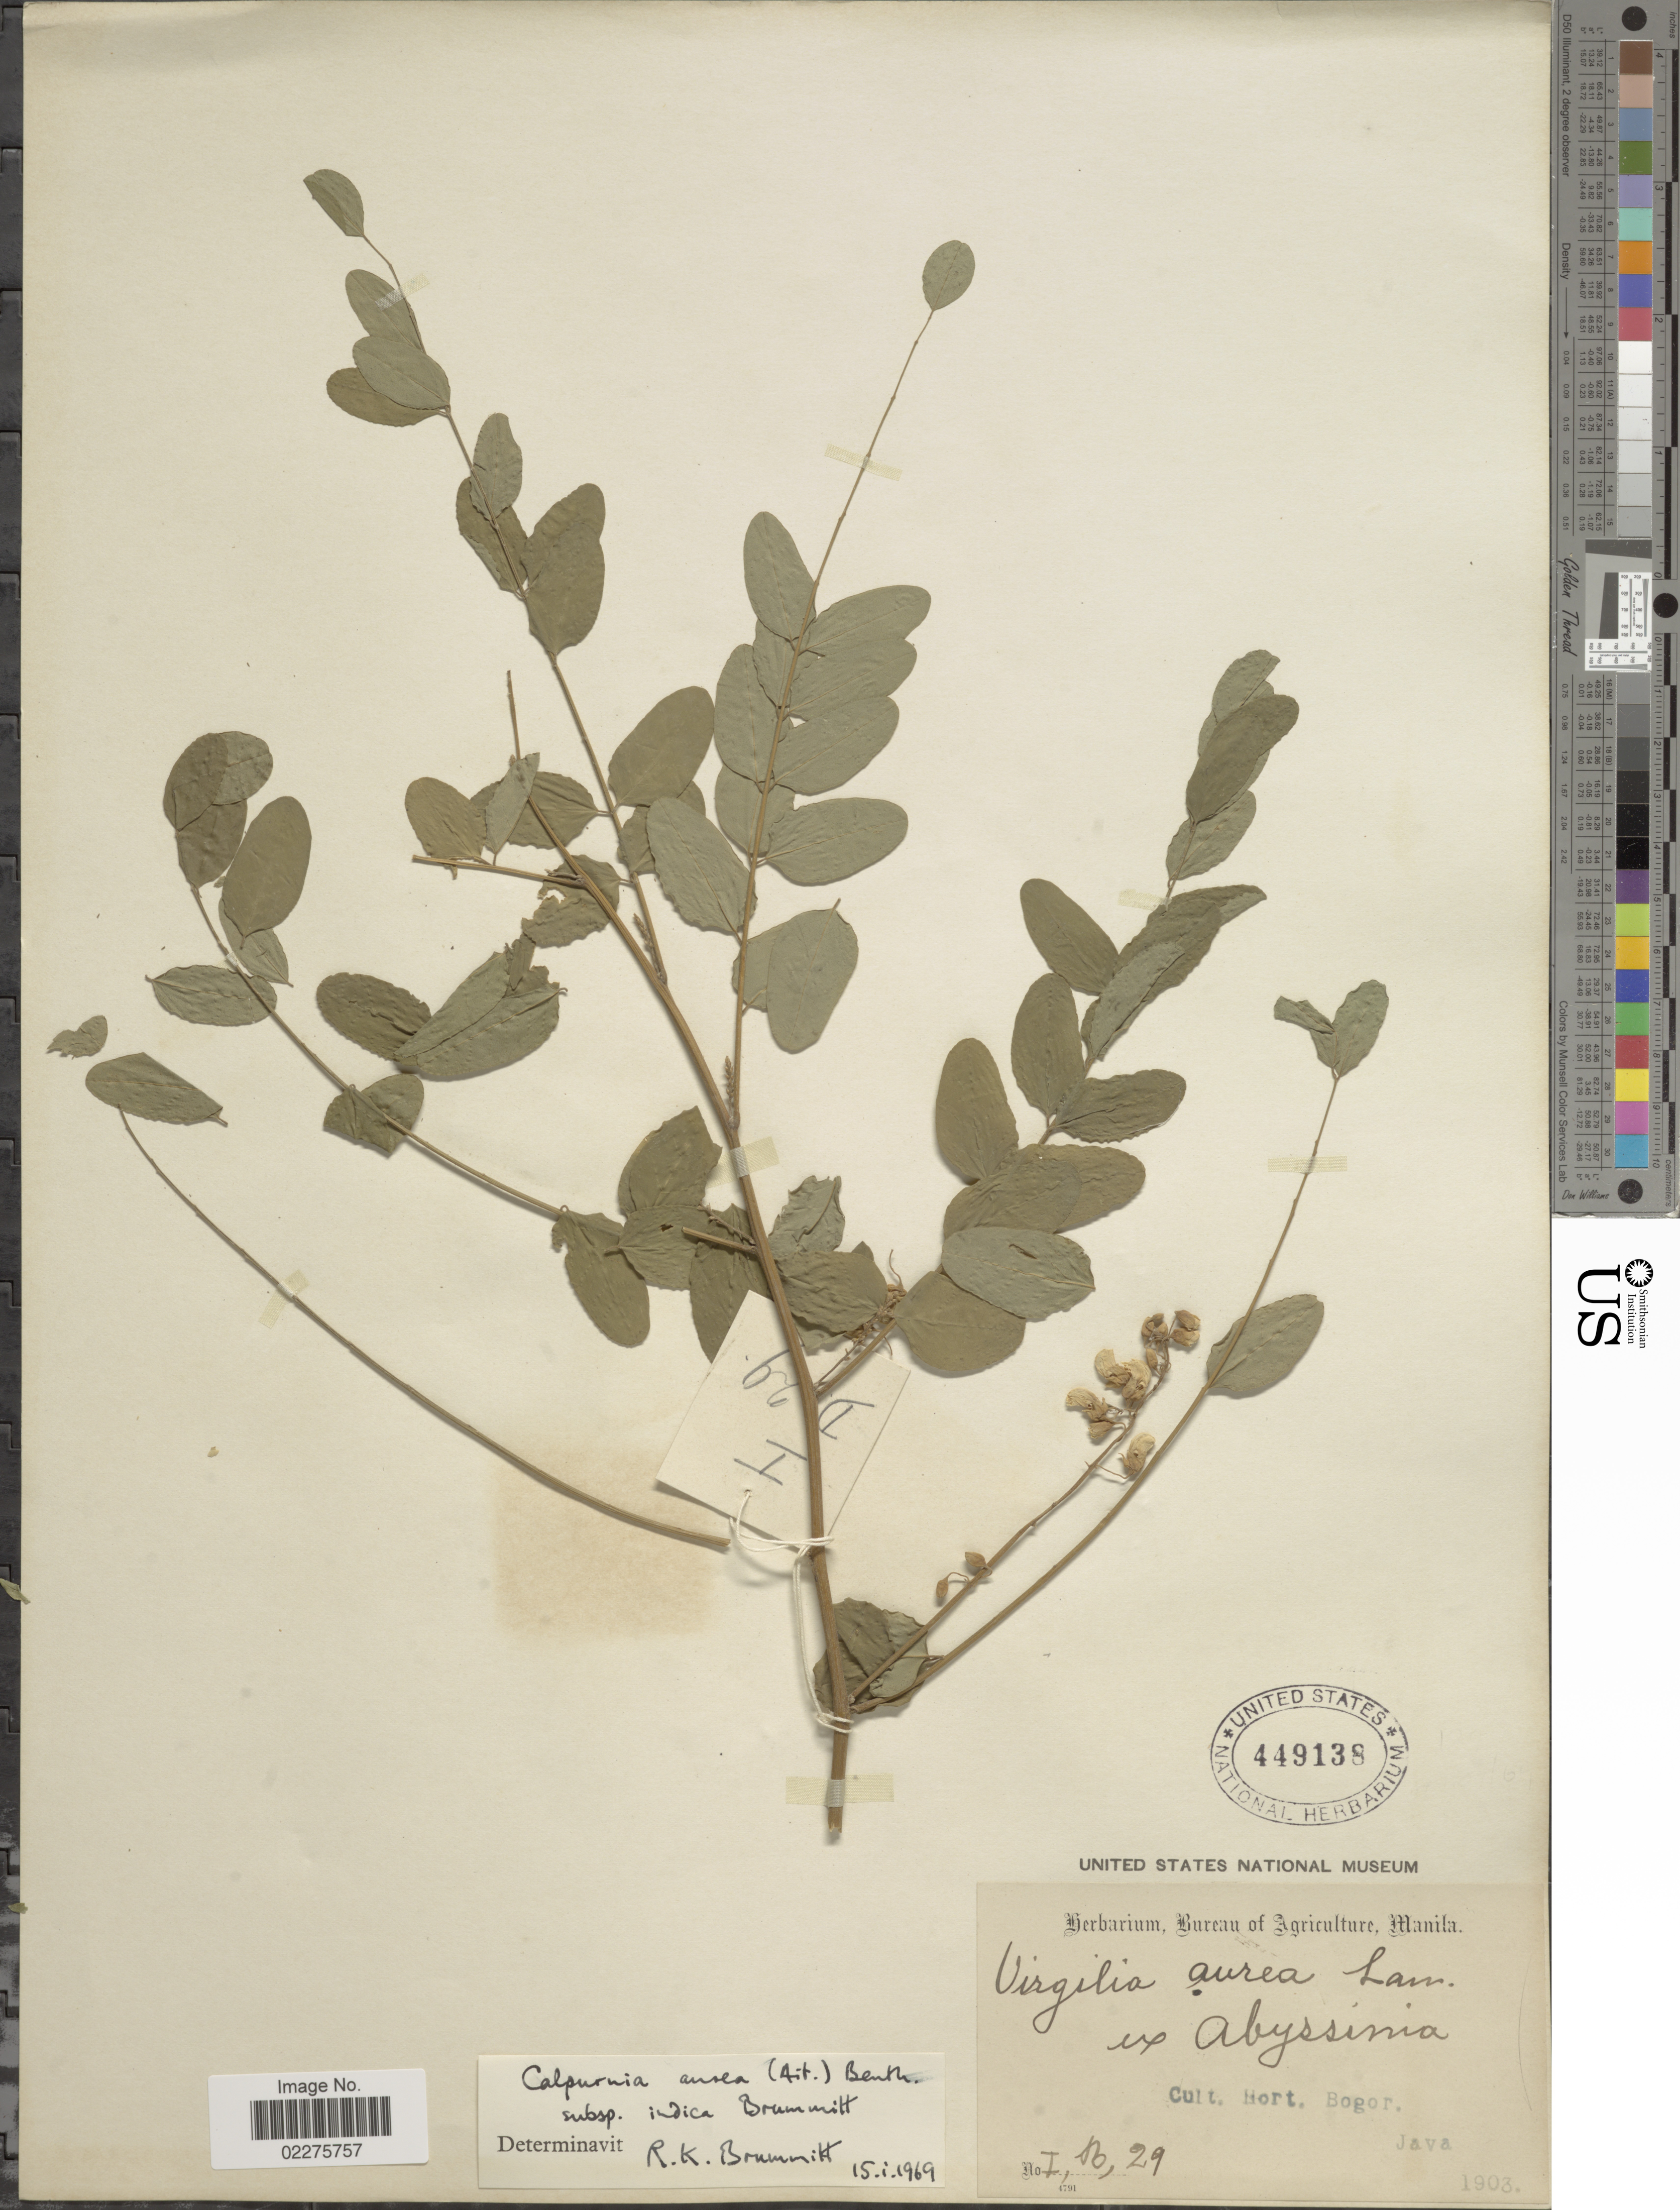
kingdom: Plantae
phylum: Tracheophyta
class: Magnoliopsida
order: Fabales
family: Fabaceae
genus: Calpurnia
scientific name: Calpurnia aurea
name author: (Aiton) Benth.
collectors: Cult. Hort. Bogor.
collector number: I, B, 29?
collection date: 1903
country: Indonesia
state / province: Java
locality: Abyssinia [unsure placement]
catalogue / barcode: US 449138